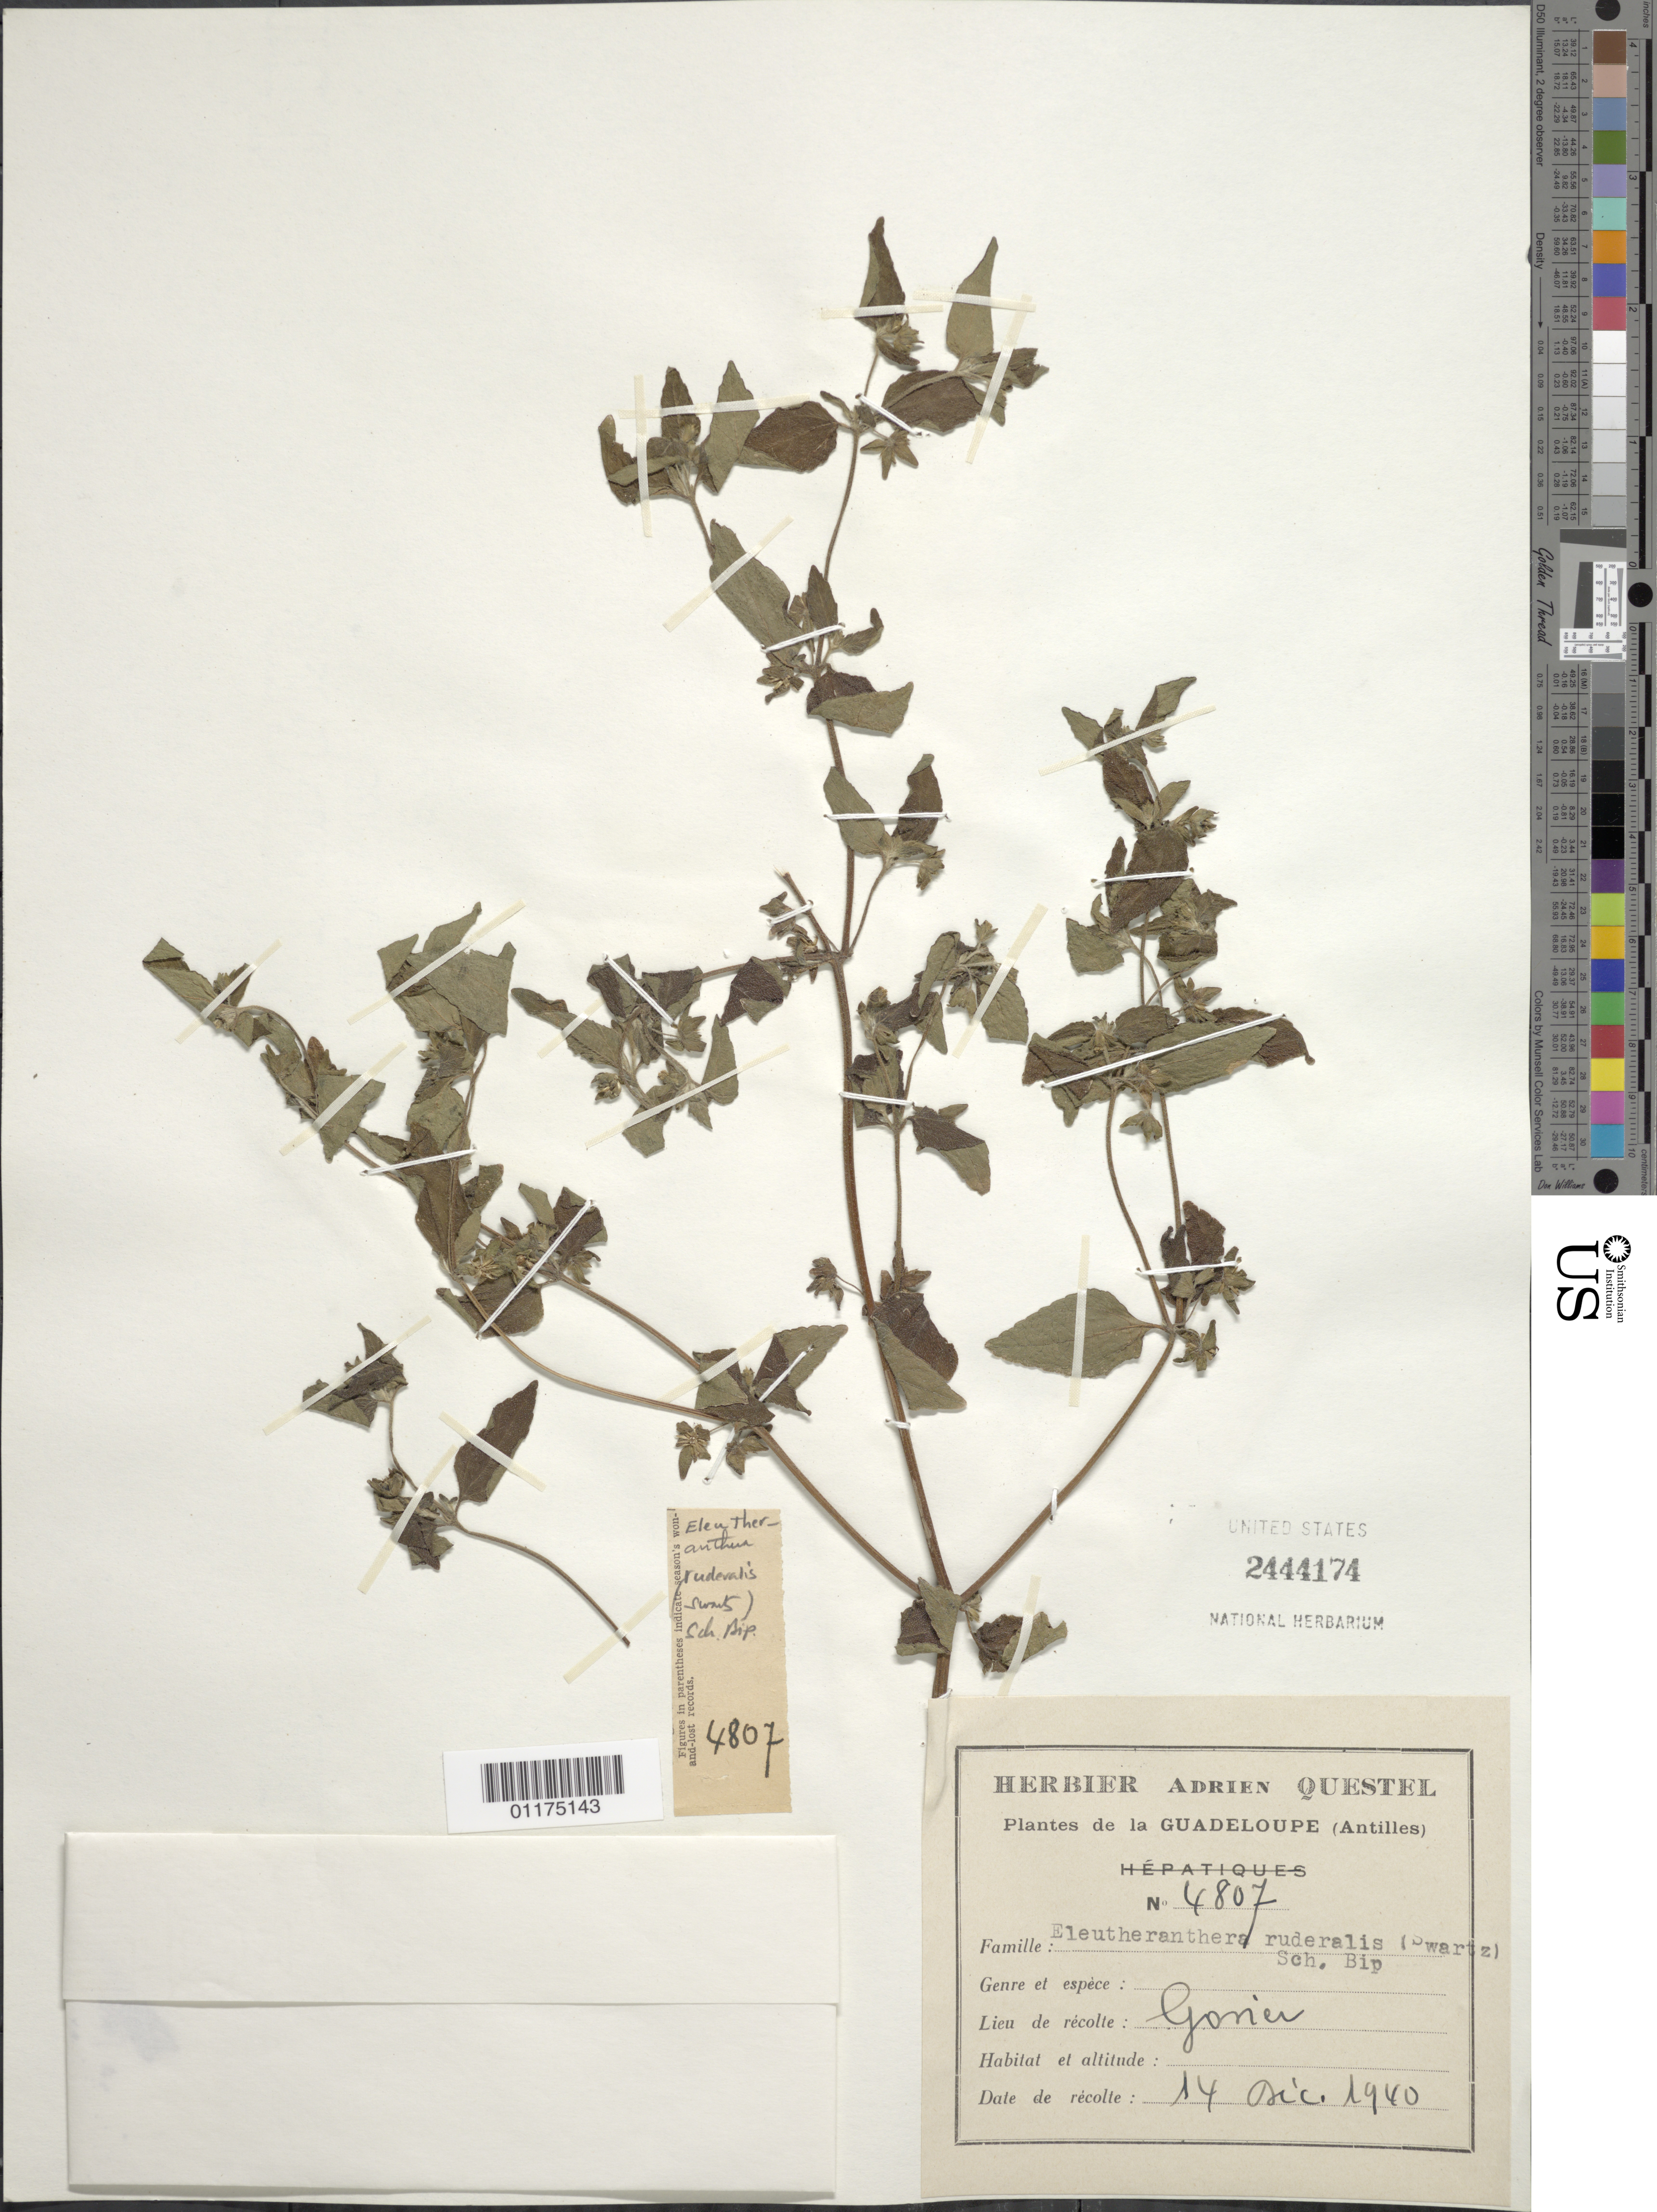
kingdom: Plantae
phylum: Tracheophyta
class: Magnoliopsida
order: Asterales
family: Asteraceae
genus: Eleutheranthera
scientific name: Eleutheranthera ruderalis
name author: (Sw.) Sch. Bip.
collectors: A. Questel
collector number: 4807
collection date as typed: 14 Dec 1940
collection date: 1940-12-14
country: Guadeloupe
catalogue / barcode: US 2444174